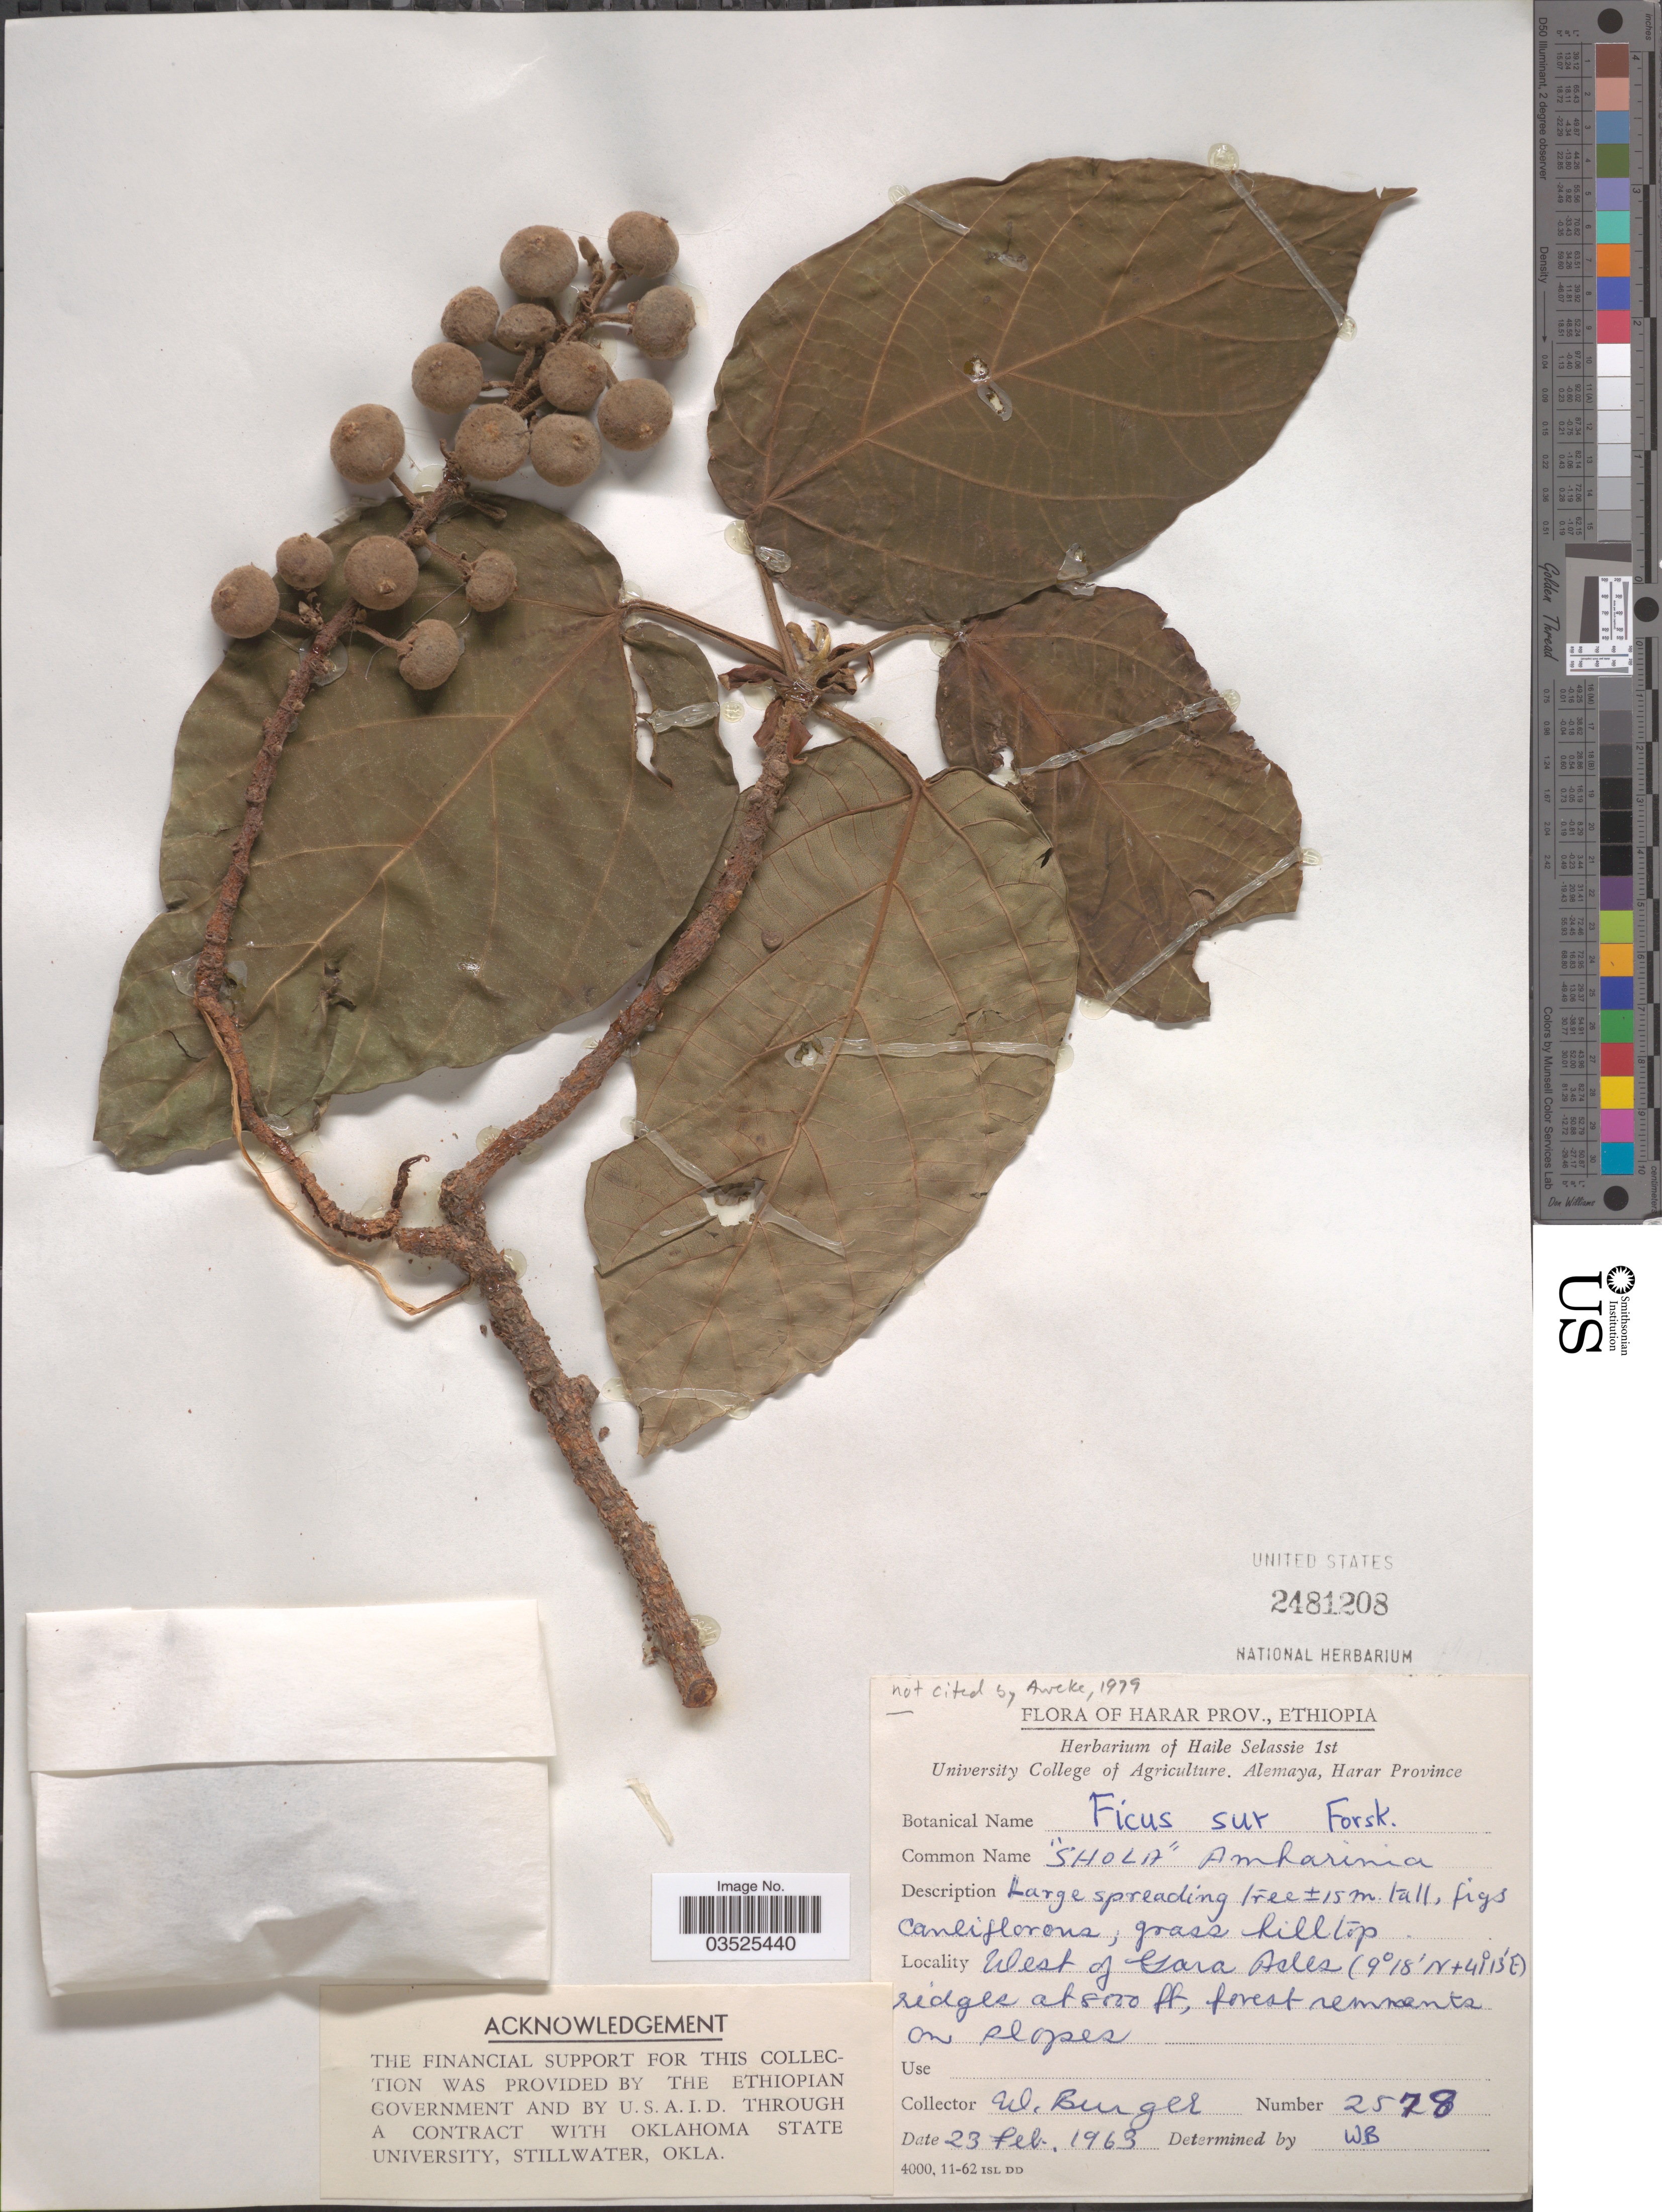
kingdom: Plantae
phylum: Tracheophyta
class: Magnoliopsida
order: Rosales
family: Moraceae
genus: Ficus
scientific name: Ficus sur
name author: Forssk.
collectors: W. Burger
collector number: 2578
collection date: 1963-02-23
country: Ethiopia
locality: Harar Prov. West of Gara Ades ridges.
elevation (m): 2438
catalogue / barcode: US 2481208